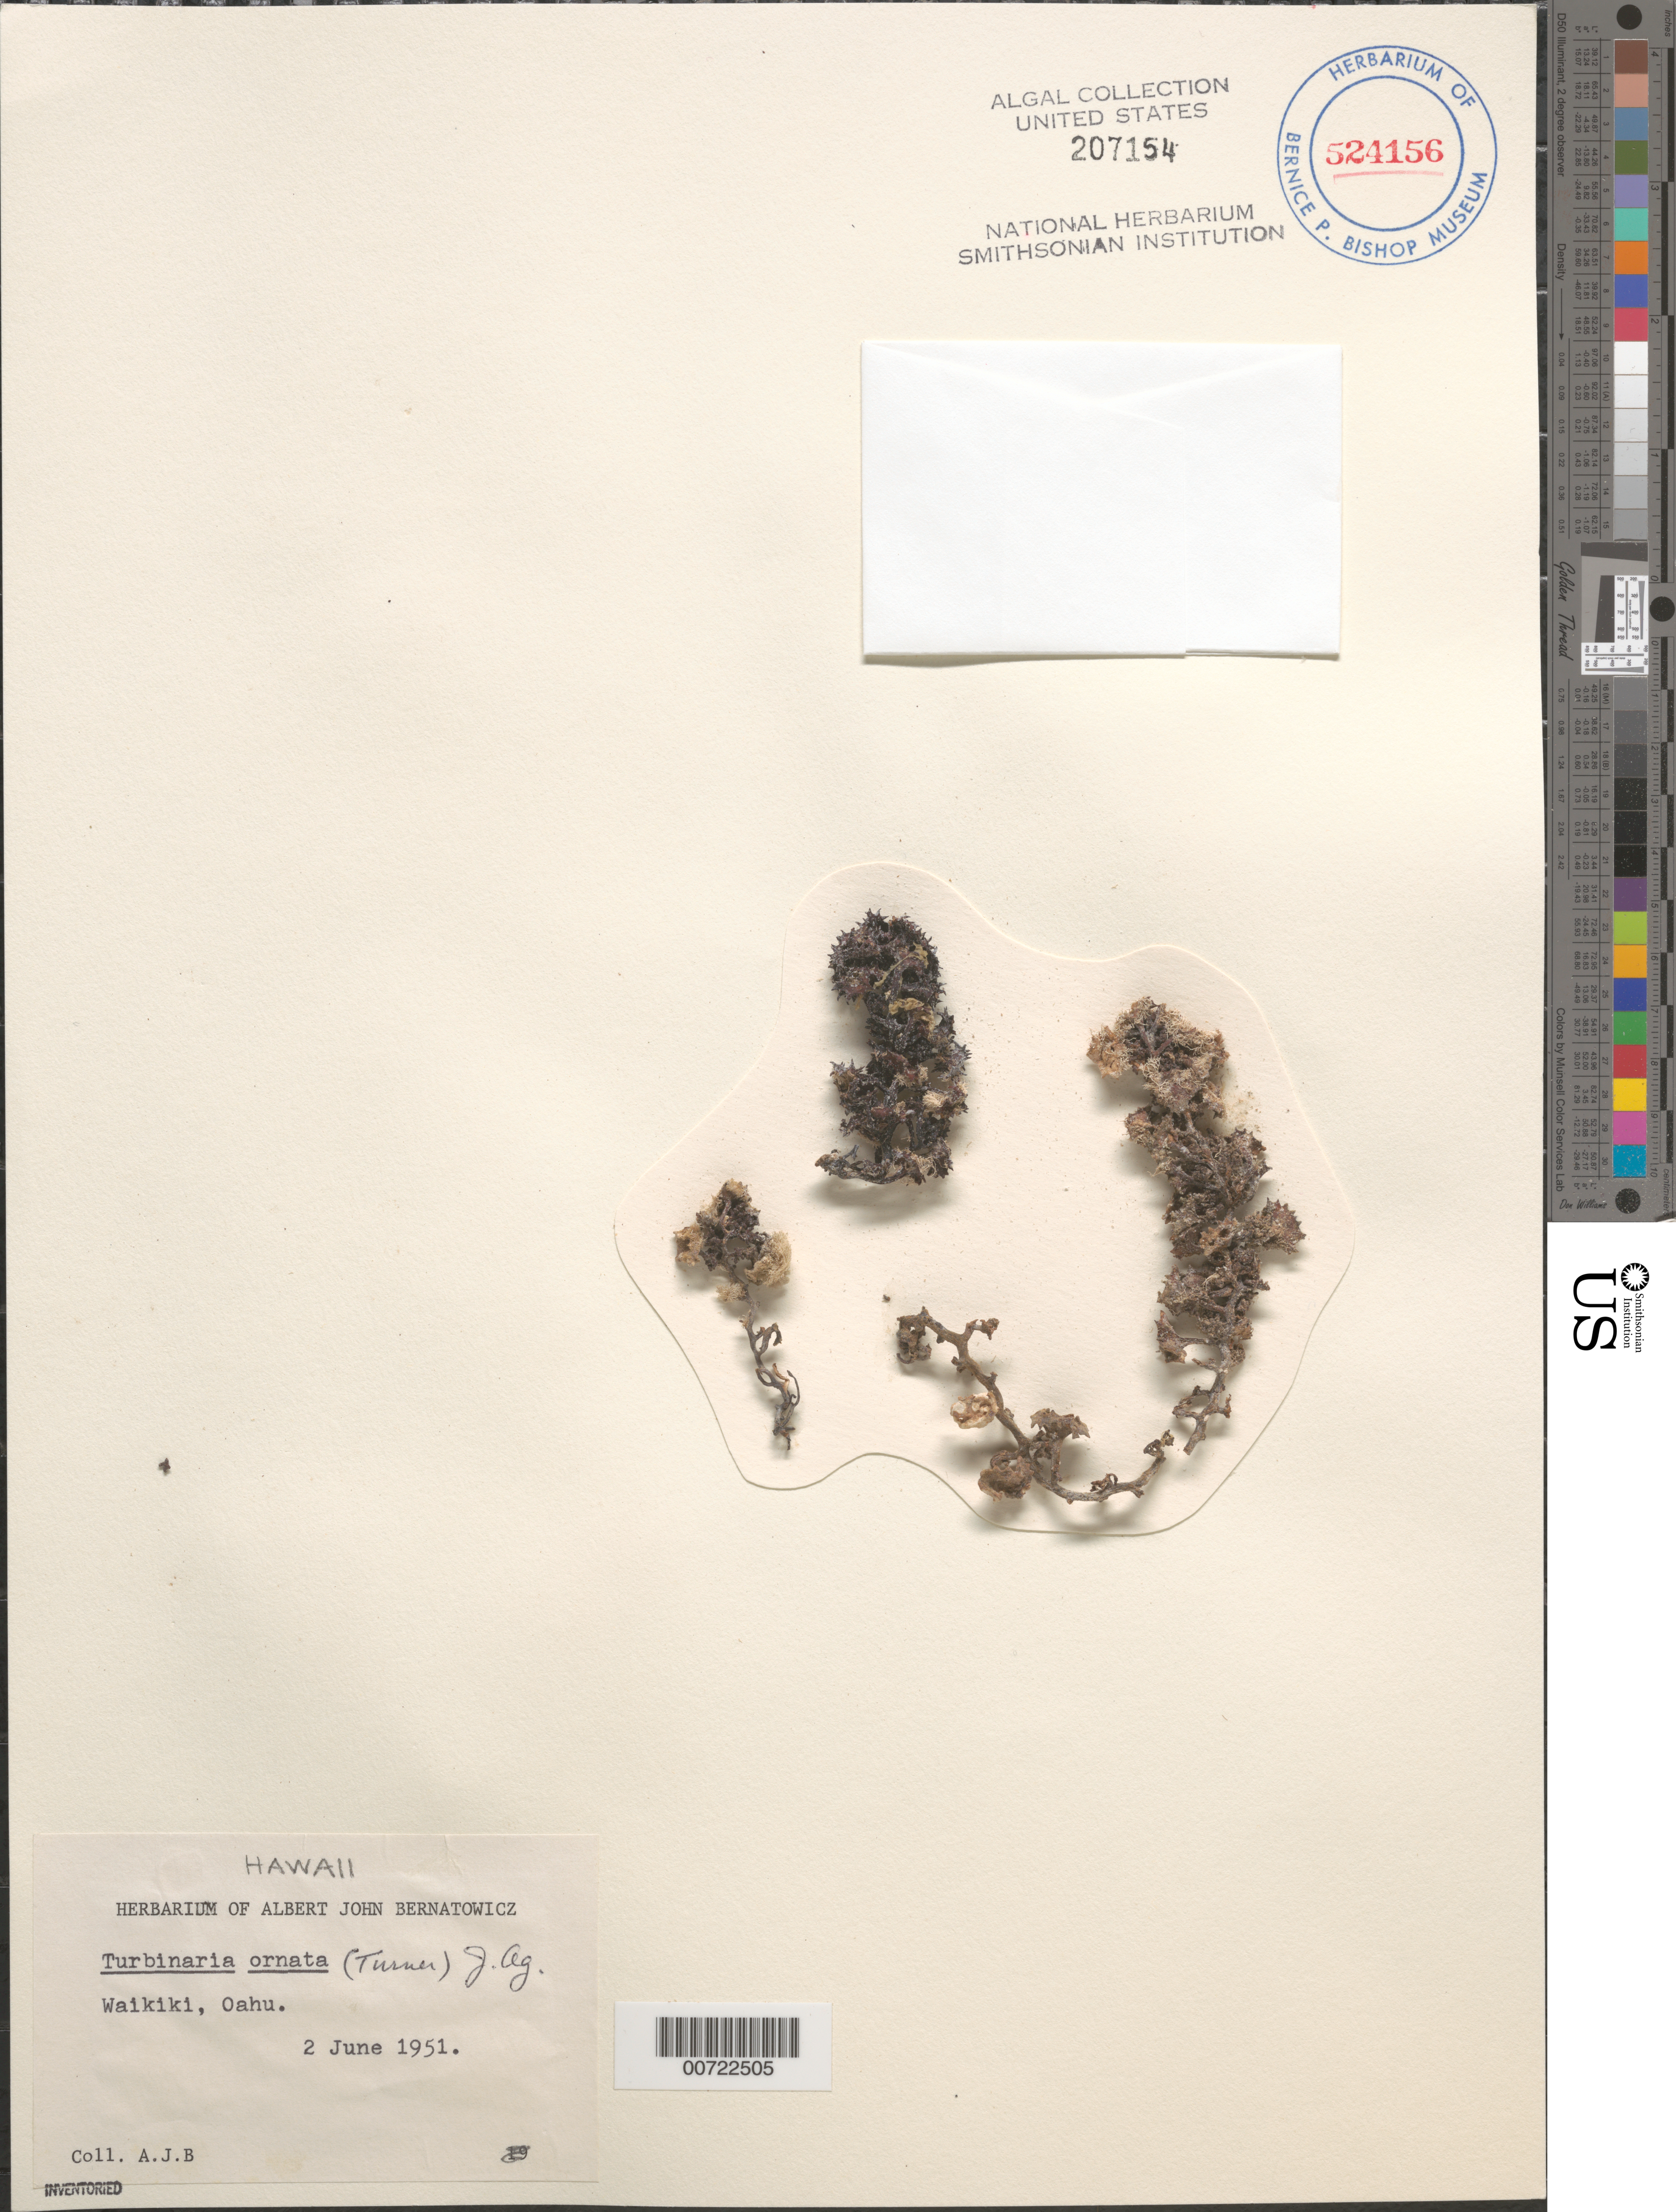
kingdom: Chromista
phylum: Ochrophyta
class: Phaeophyceae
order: Fucales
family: Sargassaceae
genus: Turbinaria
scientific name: Turbinaria ornata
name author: (Turner) J. Agardh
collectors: A. Bernatowicz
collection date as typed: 02 Jun 1951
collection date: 1951-06-02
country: United States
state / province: Hawaii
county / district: Honolulu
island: Oahu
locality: Waikiki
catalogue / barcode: US 207154